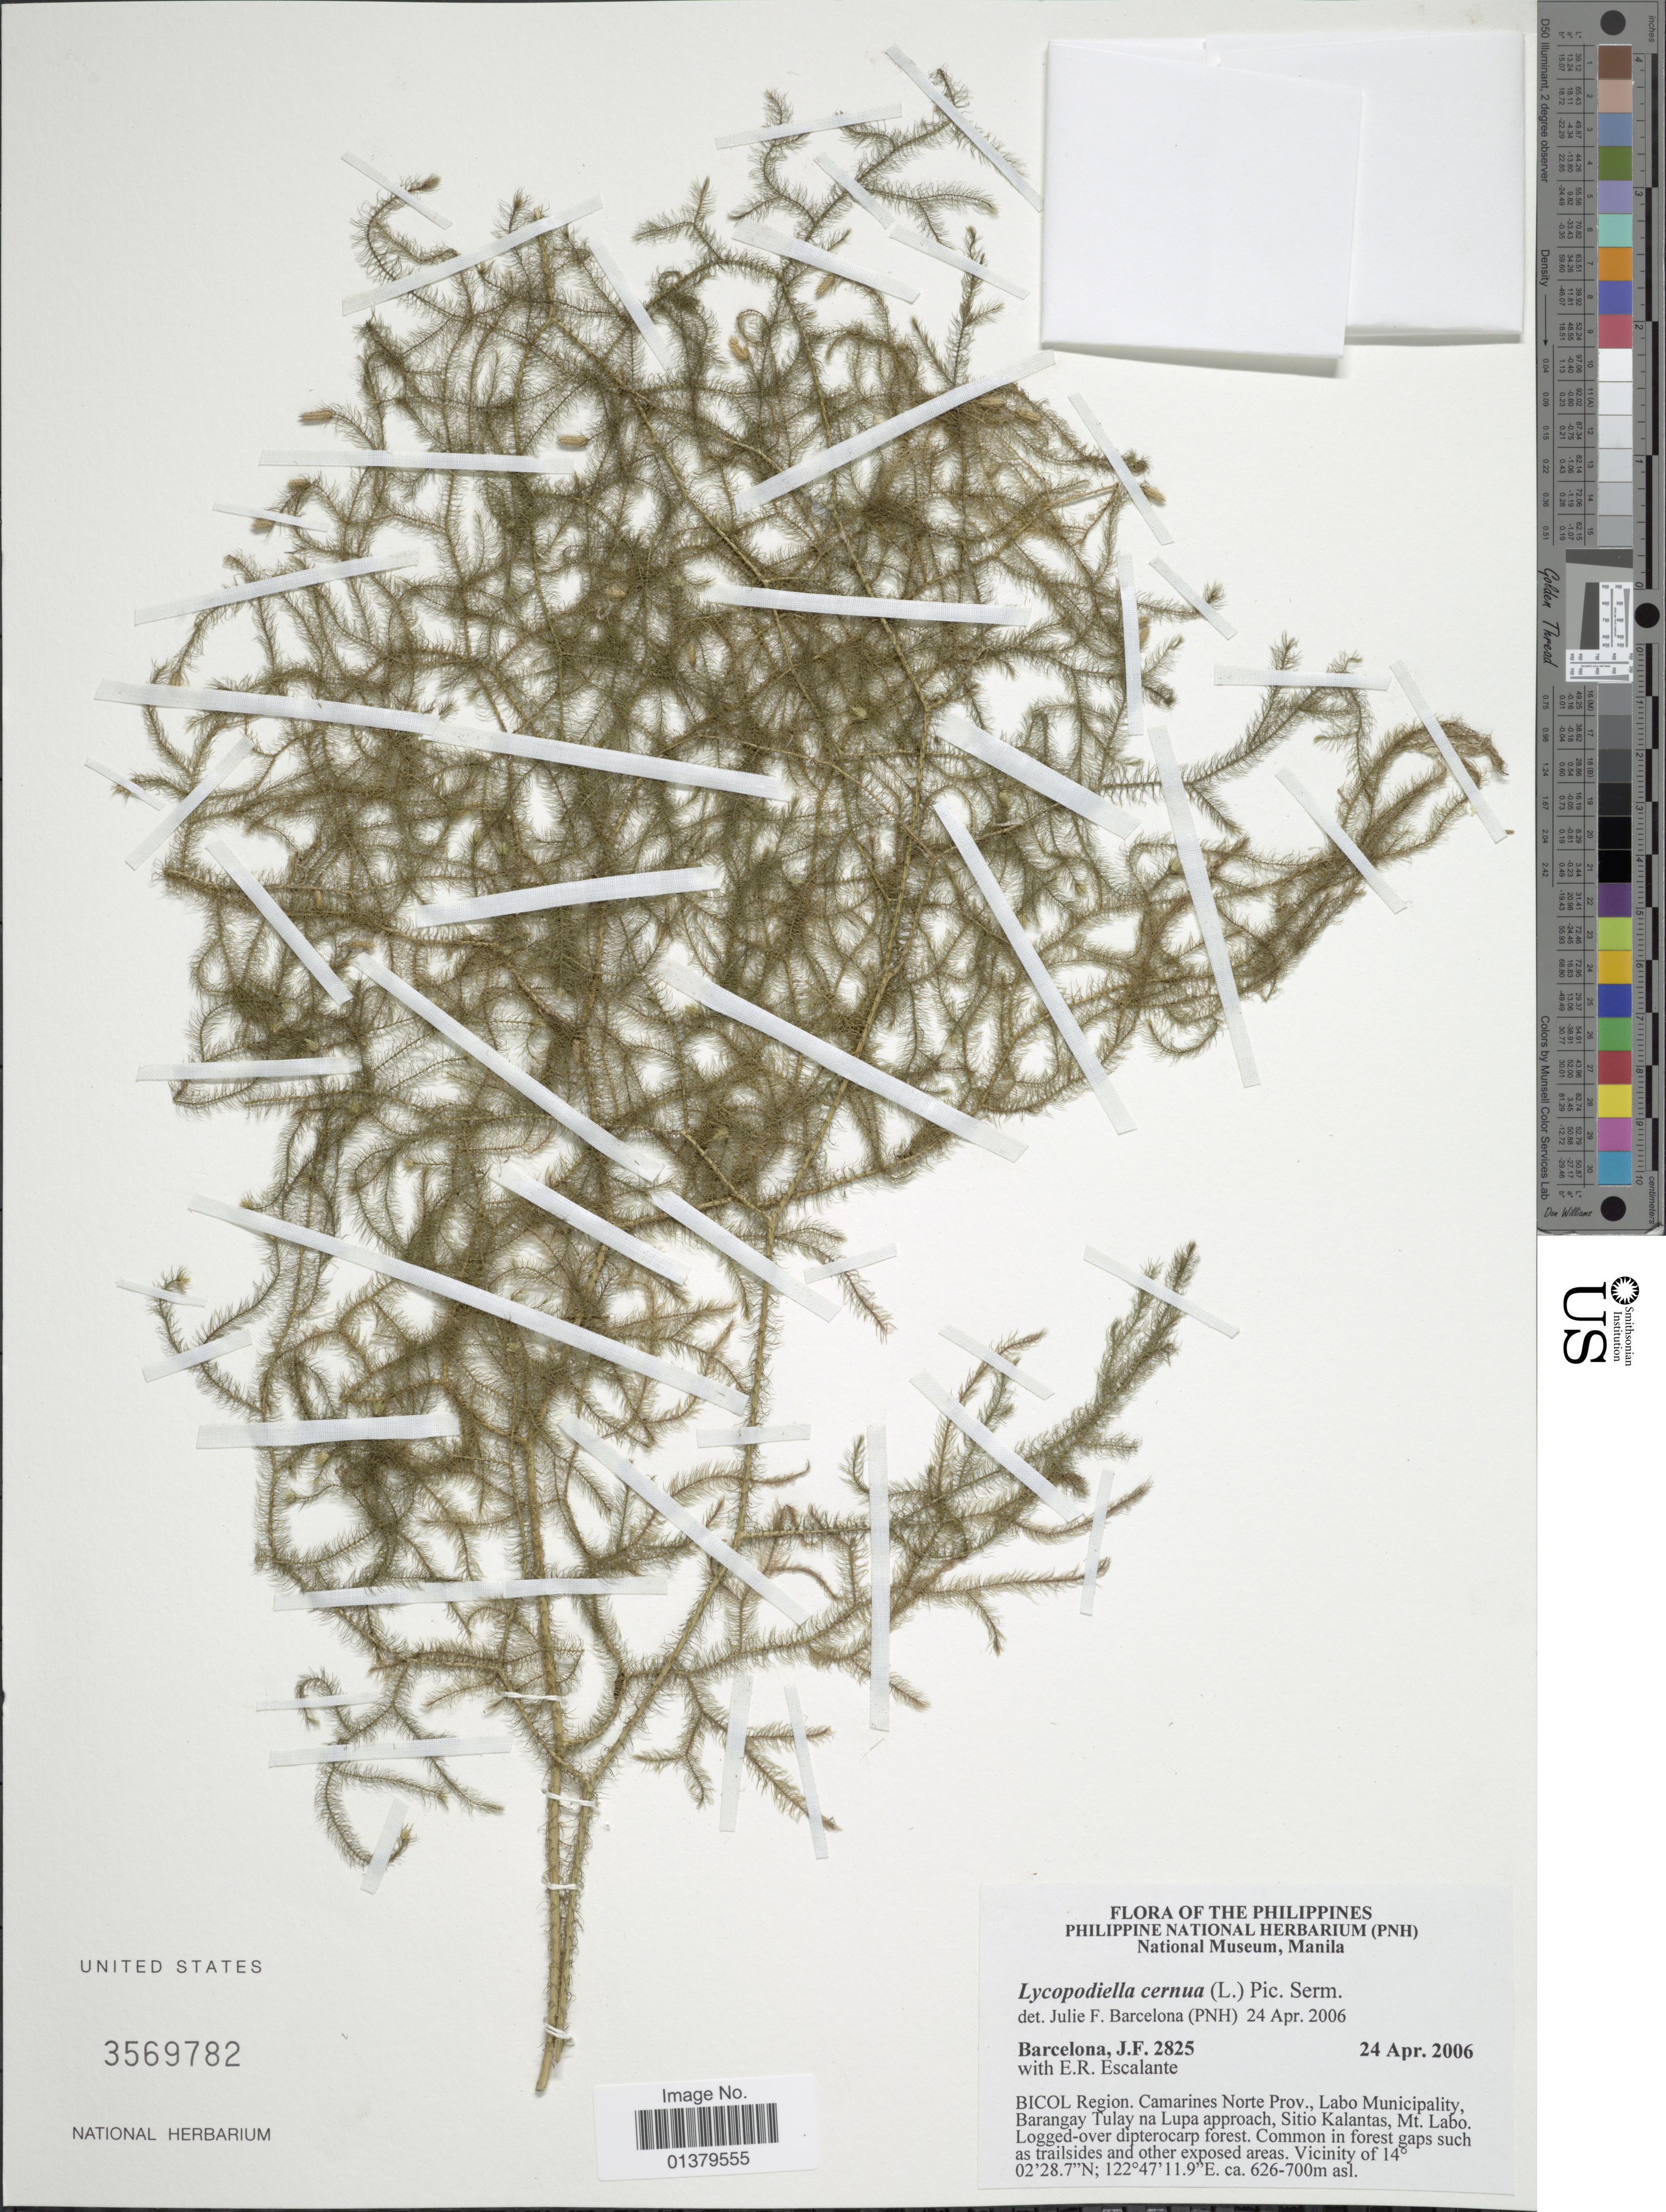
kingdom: Plantae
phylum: Tracheophyta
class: Lycopodiopsida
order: Lycopodiales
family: Lycopodiaceae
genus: Palhinhaea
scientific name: Palhinhaea cernua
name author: (L.) Vasc. & Franco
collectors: J. F. Barcelona & E. Escalante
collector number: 2825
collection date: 2006-04-24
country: Philippines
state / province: Bicol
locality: Bicol Region. Camarines Norte Prov., Labo Municipality , Barangay Tulay na Lupa approach, Sitio kalantas, Mt Labo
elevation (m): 626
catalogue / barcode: US 3569782